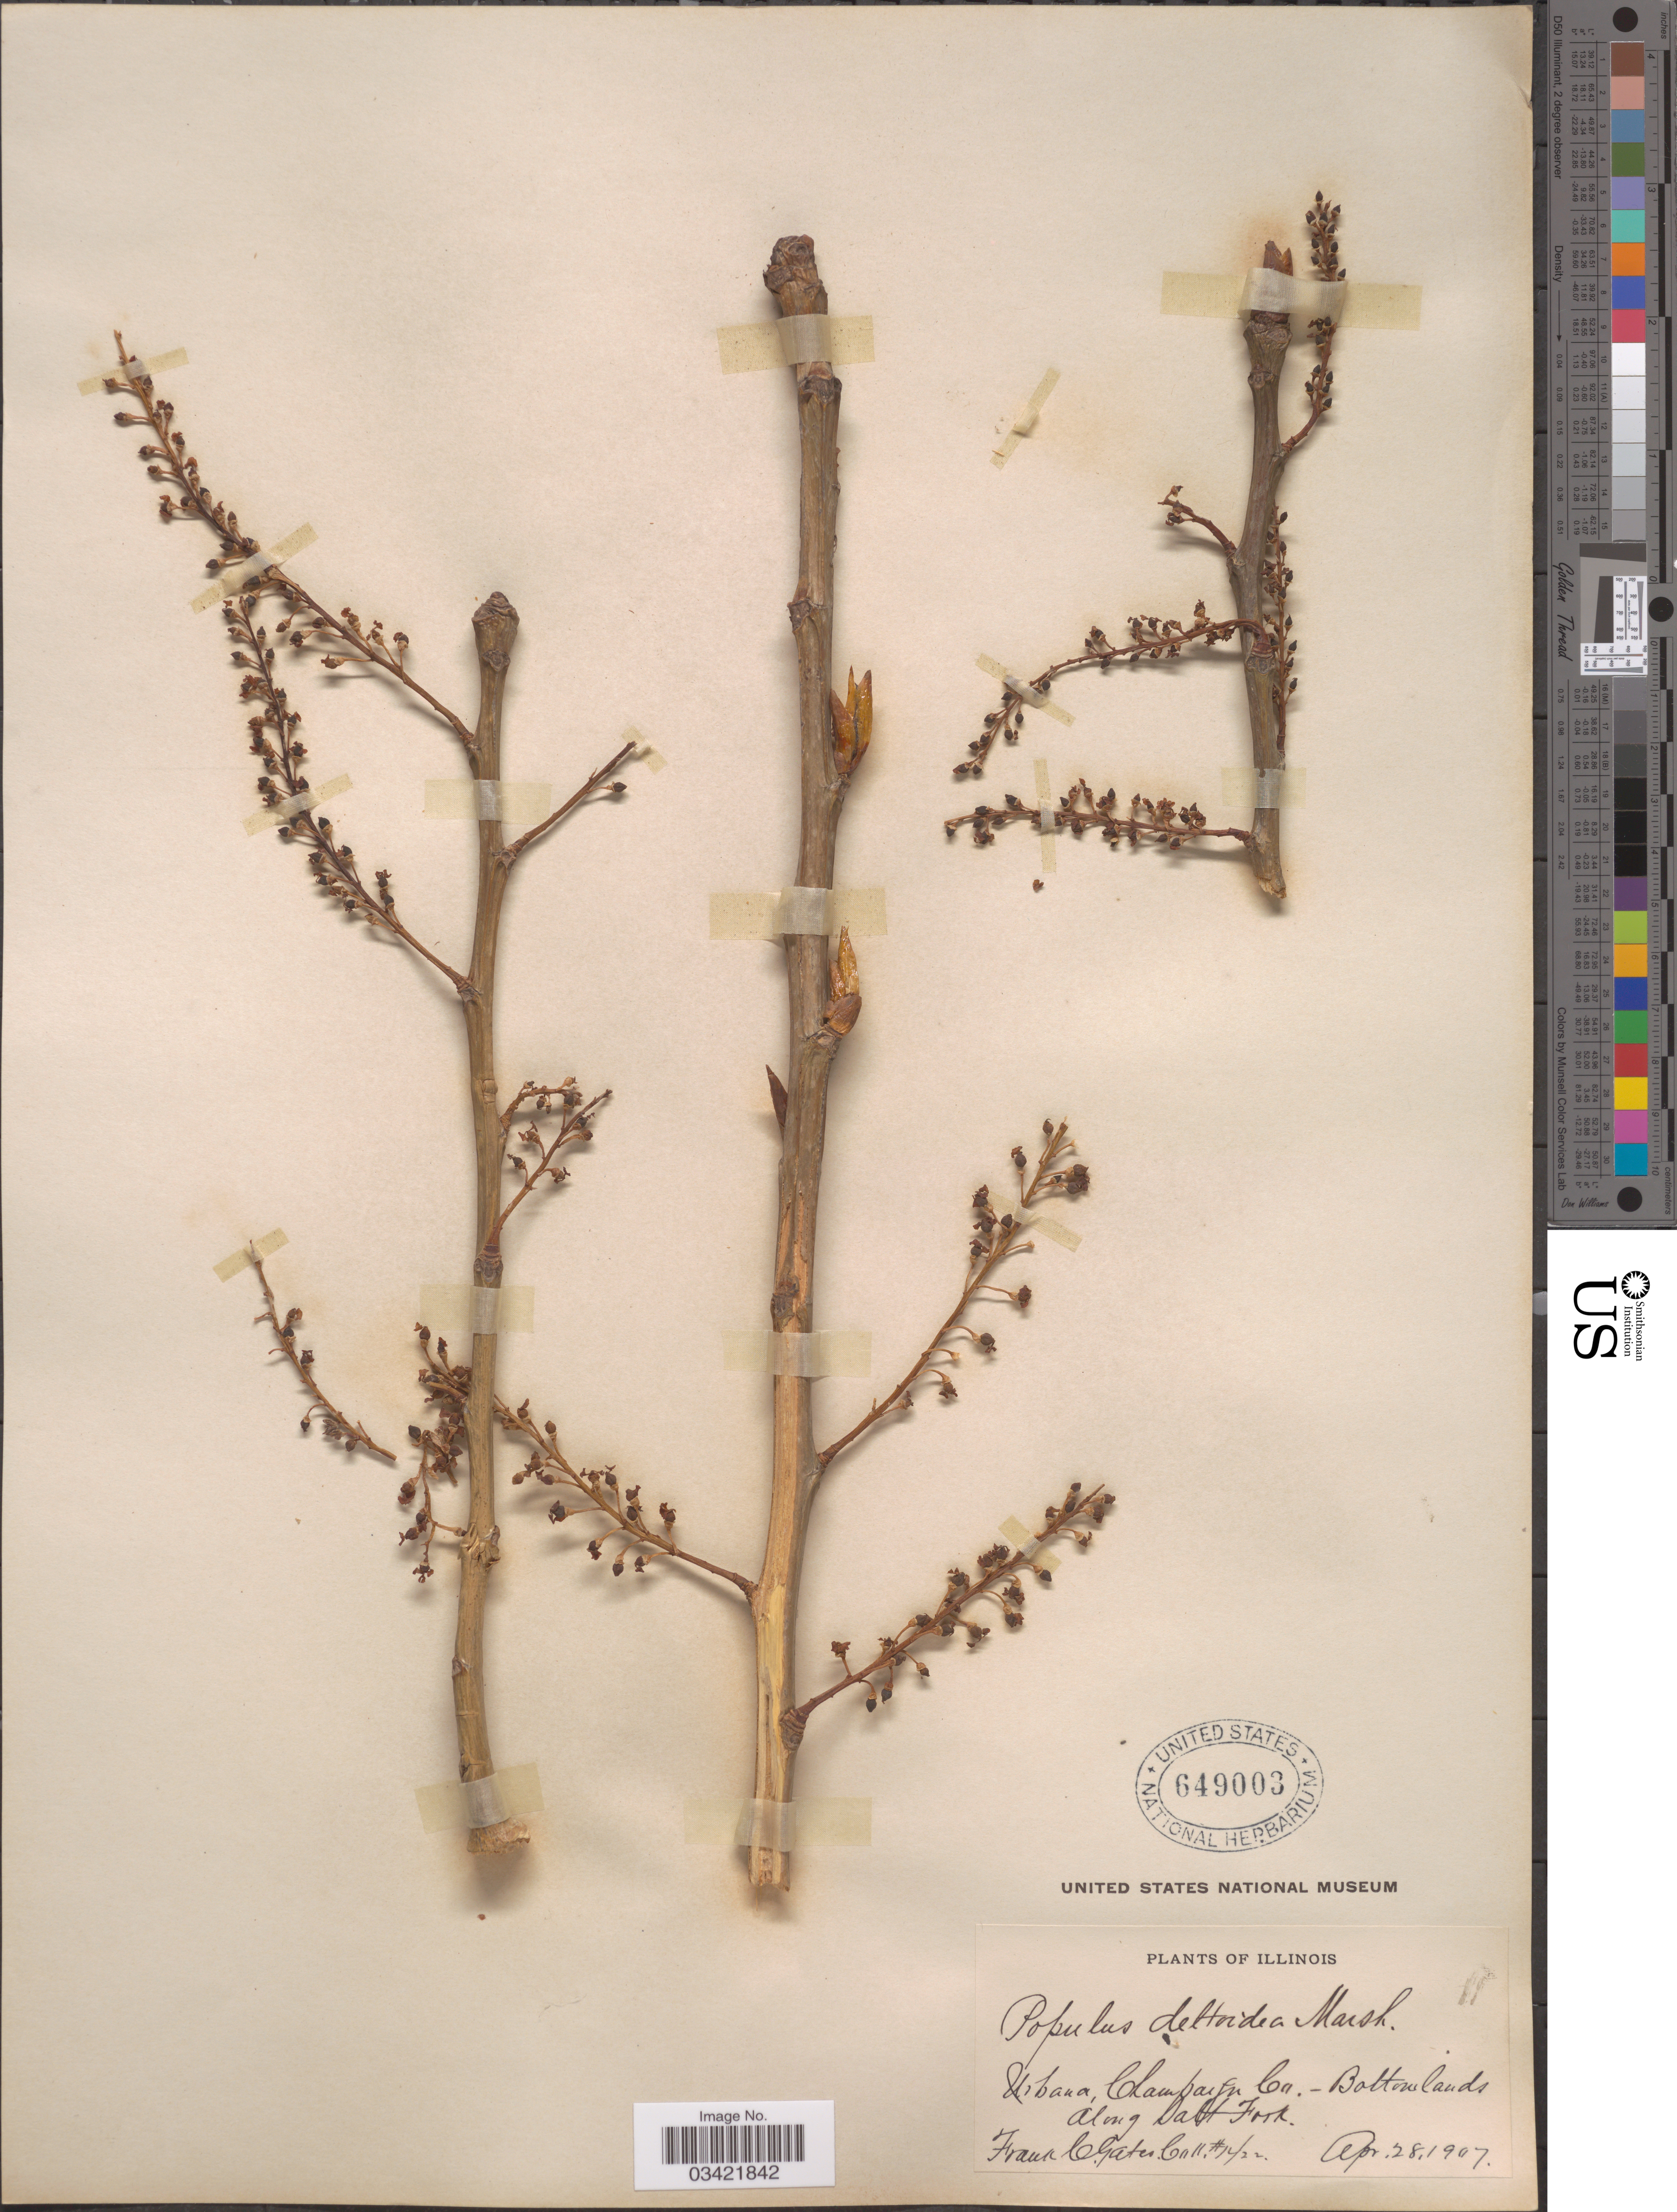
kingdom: Plantae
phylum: Tracheophyta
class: Magnoliopsida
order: Malpighiales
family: Salicaceae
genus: Populus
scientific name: Populus deltoides subsp. deltoides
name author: W. Bartram ex Marshall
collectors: F. C. Gates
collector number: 1422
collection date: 1907-04-28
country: United States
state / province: Illinois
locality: Urbana, Champaign Co.-Bottom lands. Along Salt Fork.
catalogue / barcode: US 649003